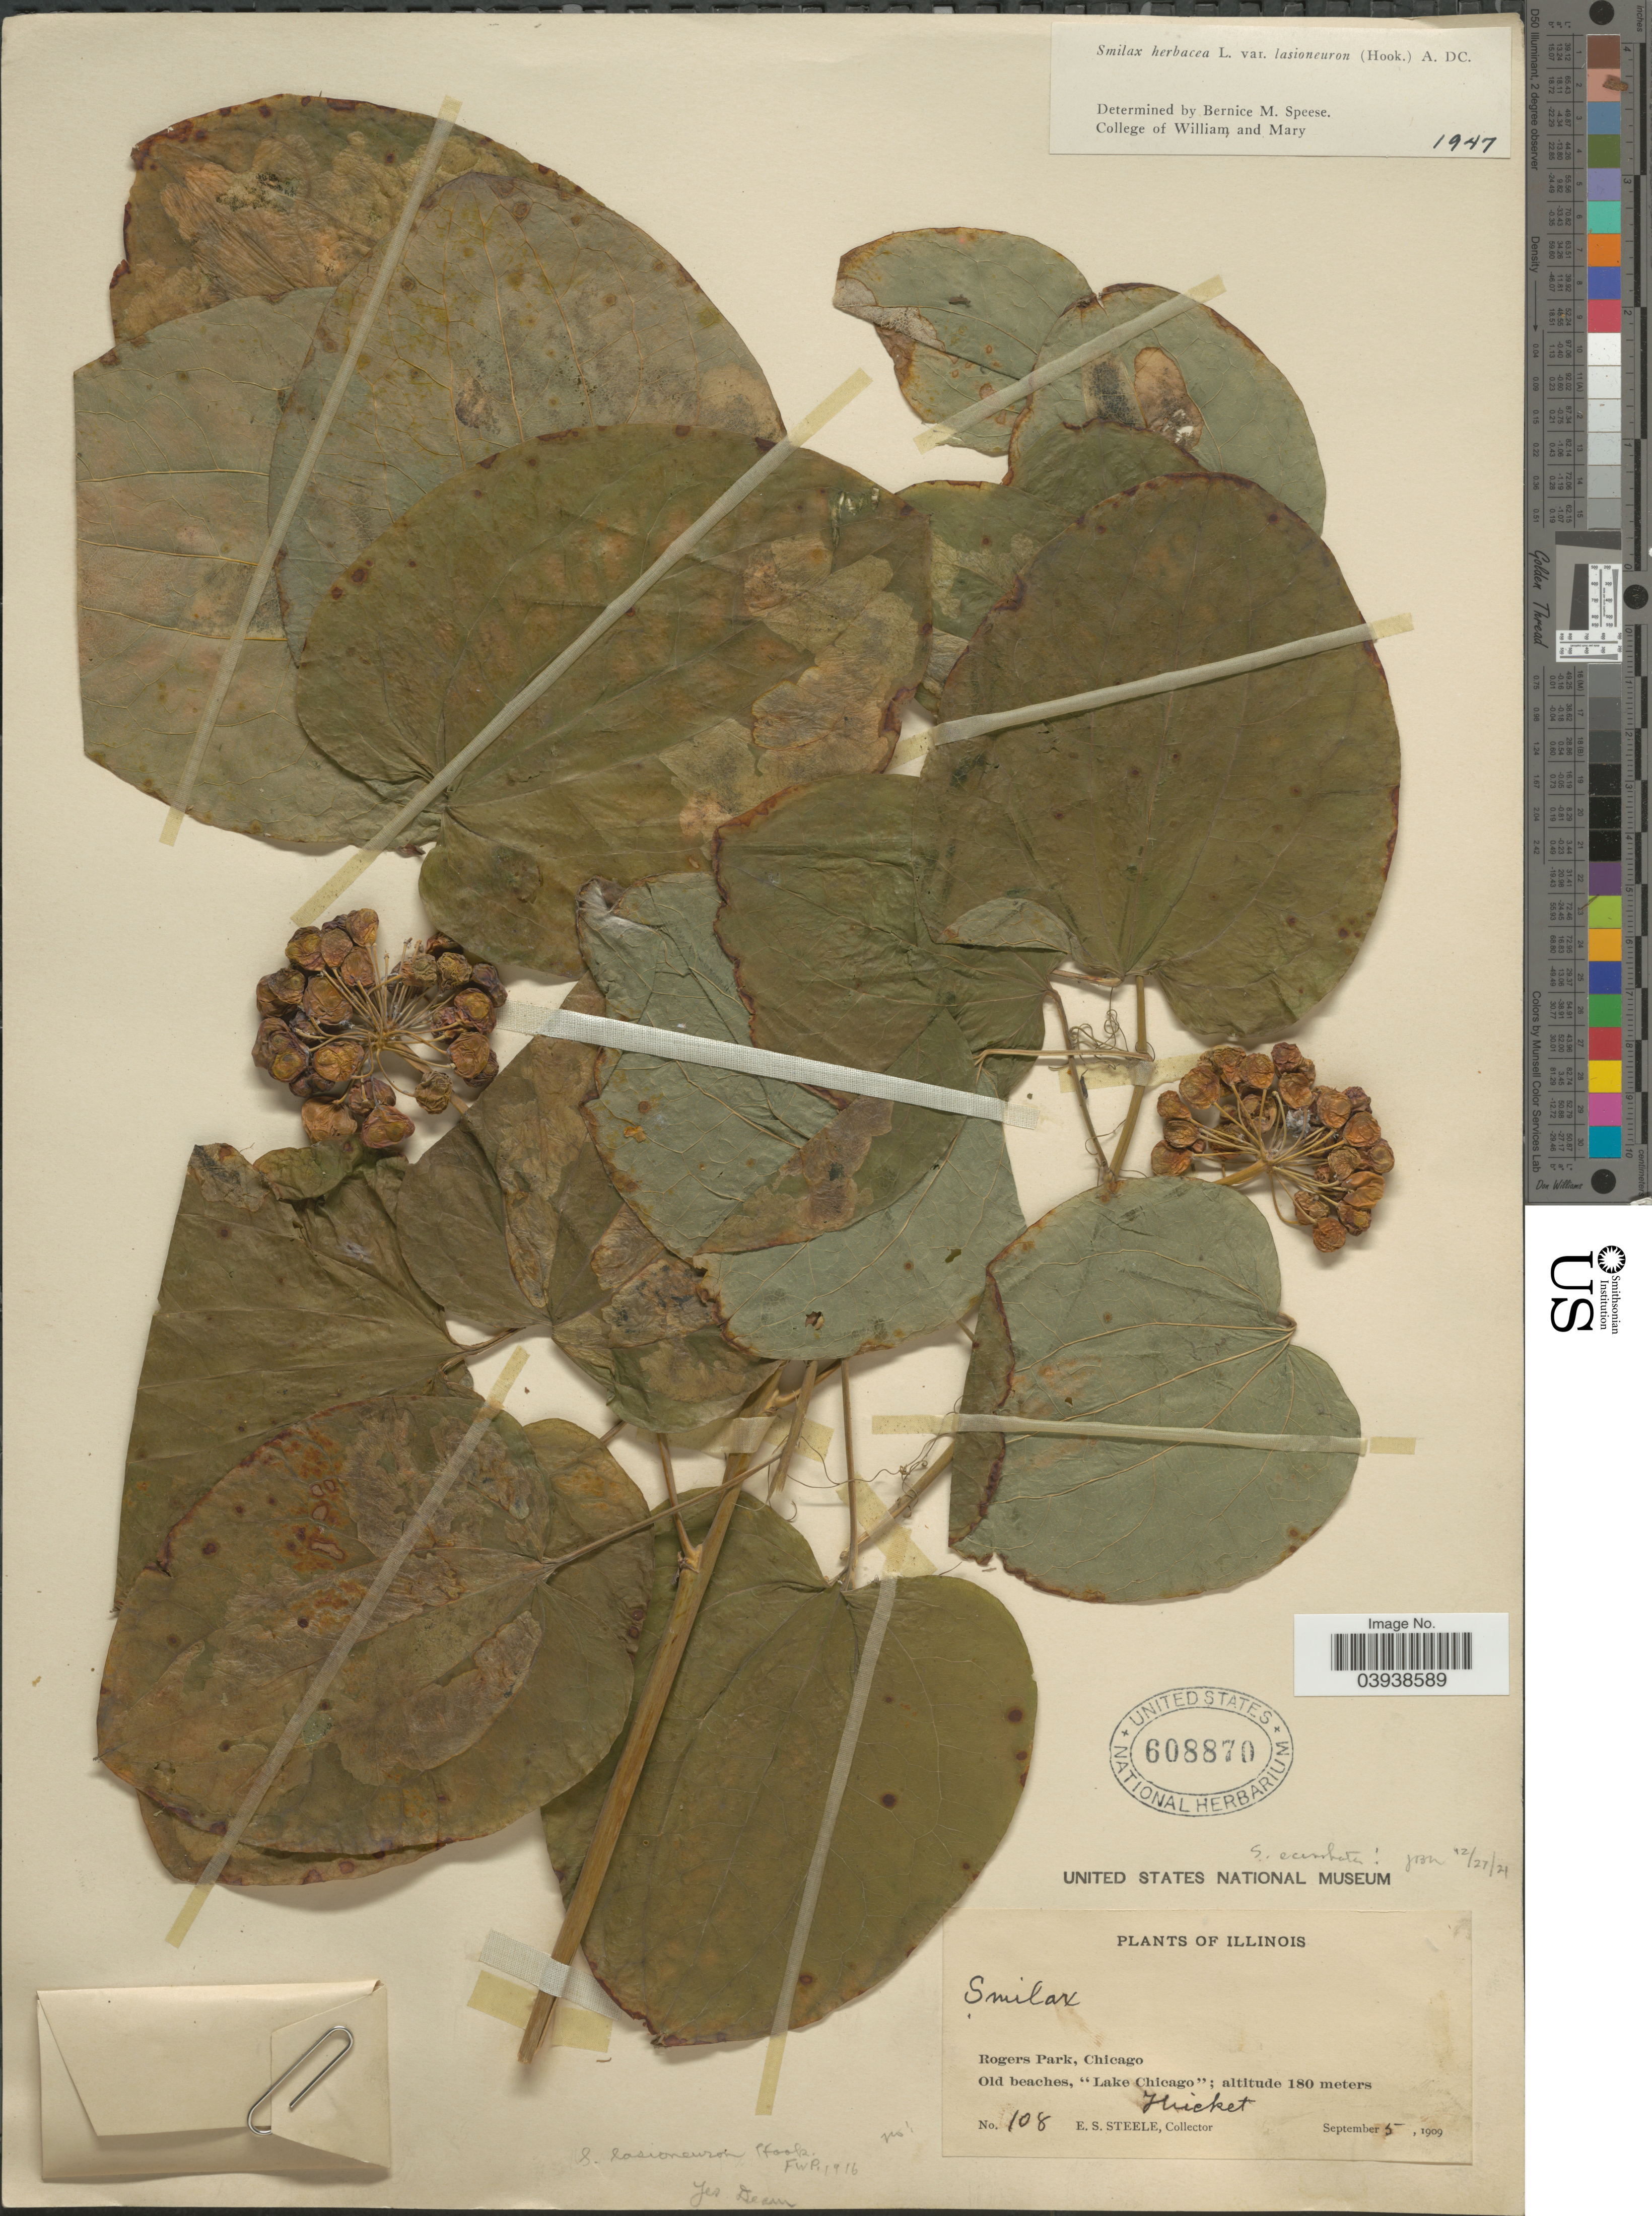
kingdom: Plantae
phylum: Tracheophyta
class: Liliopsida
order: Liliales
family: Smilacaceae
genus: Smilax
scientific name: Smilax herbacea var. lasioneuron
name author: (Hook.) A. DC.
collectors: E. Steele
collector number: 108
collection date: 1909-09-05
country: United States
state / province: Illinois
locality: Rogers Park, Chicago. Old beaches, "Lake Chicago".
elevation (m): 180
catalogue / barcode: US 608870